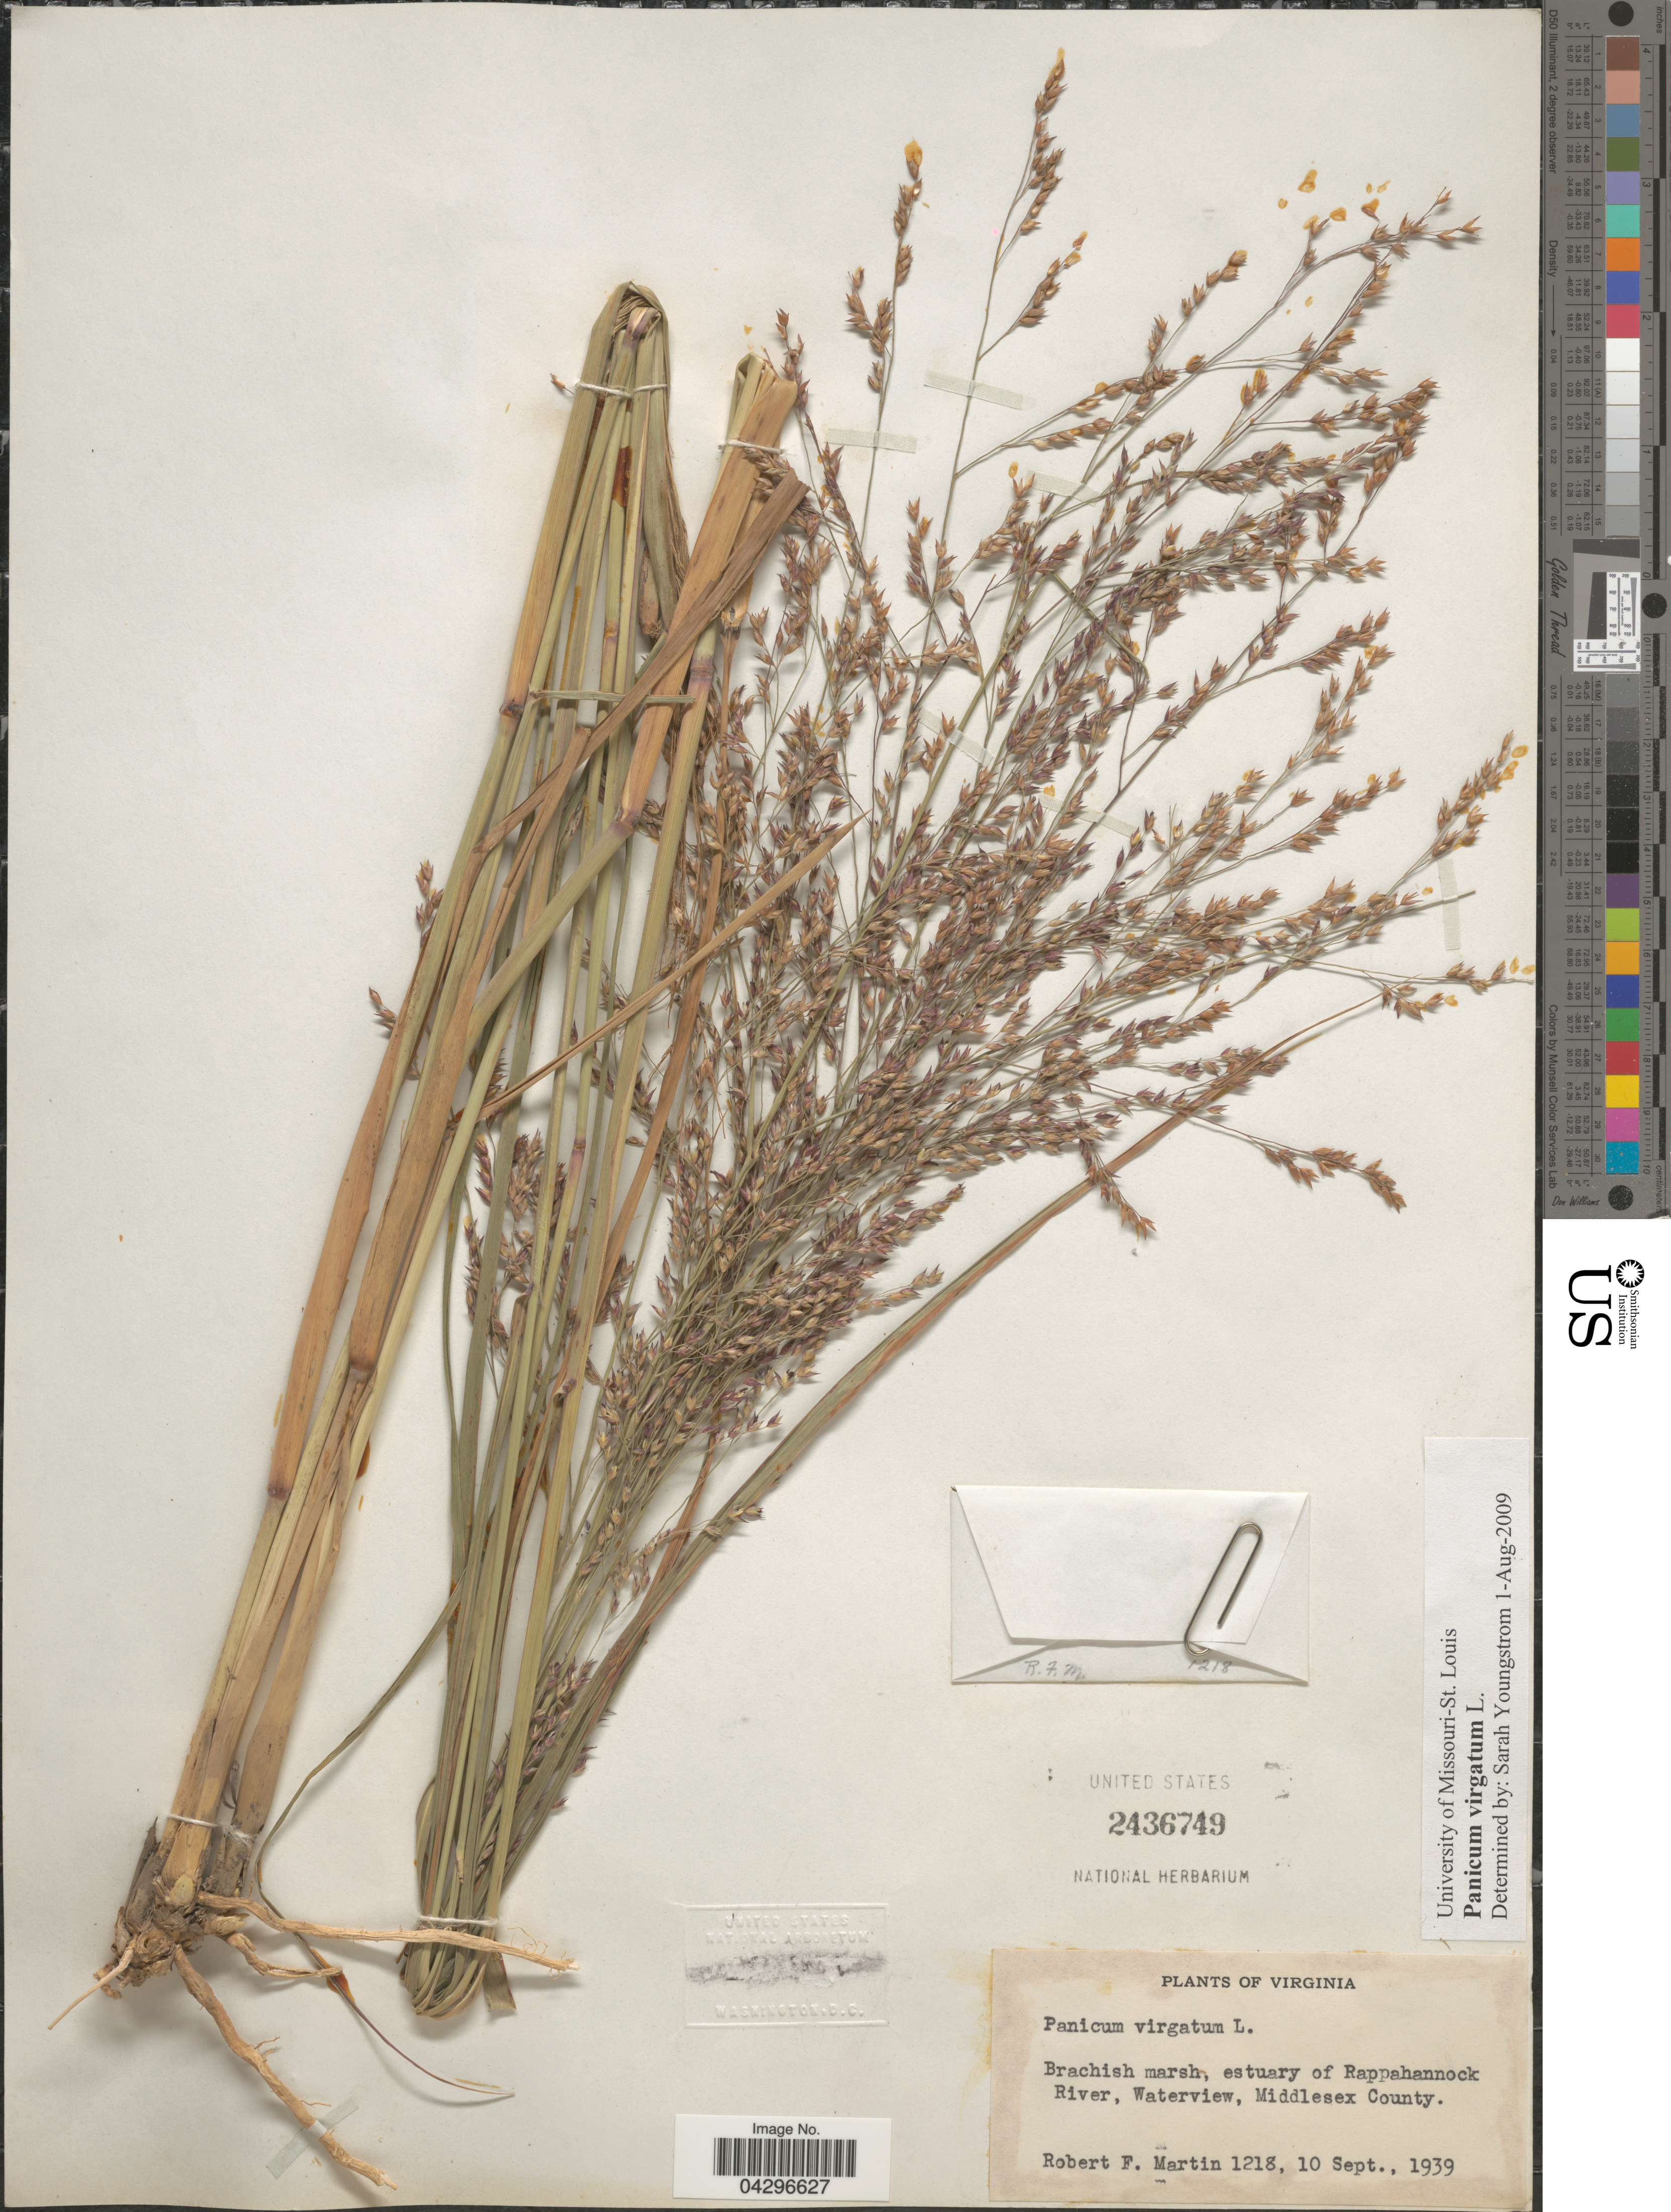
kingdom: Plantae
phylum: Tracheophyta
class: Liliopsida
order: Poales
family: Poaceae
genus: Panicum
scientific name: Panicum virgatum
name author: L.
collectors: R. F. Martin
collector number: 1218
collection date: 1939-09-10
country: United States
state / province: Virginia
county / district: Middlesex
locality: Brachish marsh, estuary of Rappahannock River, Waterview.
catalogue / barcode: US 2436749